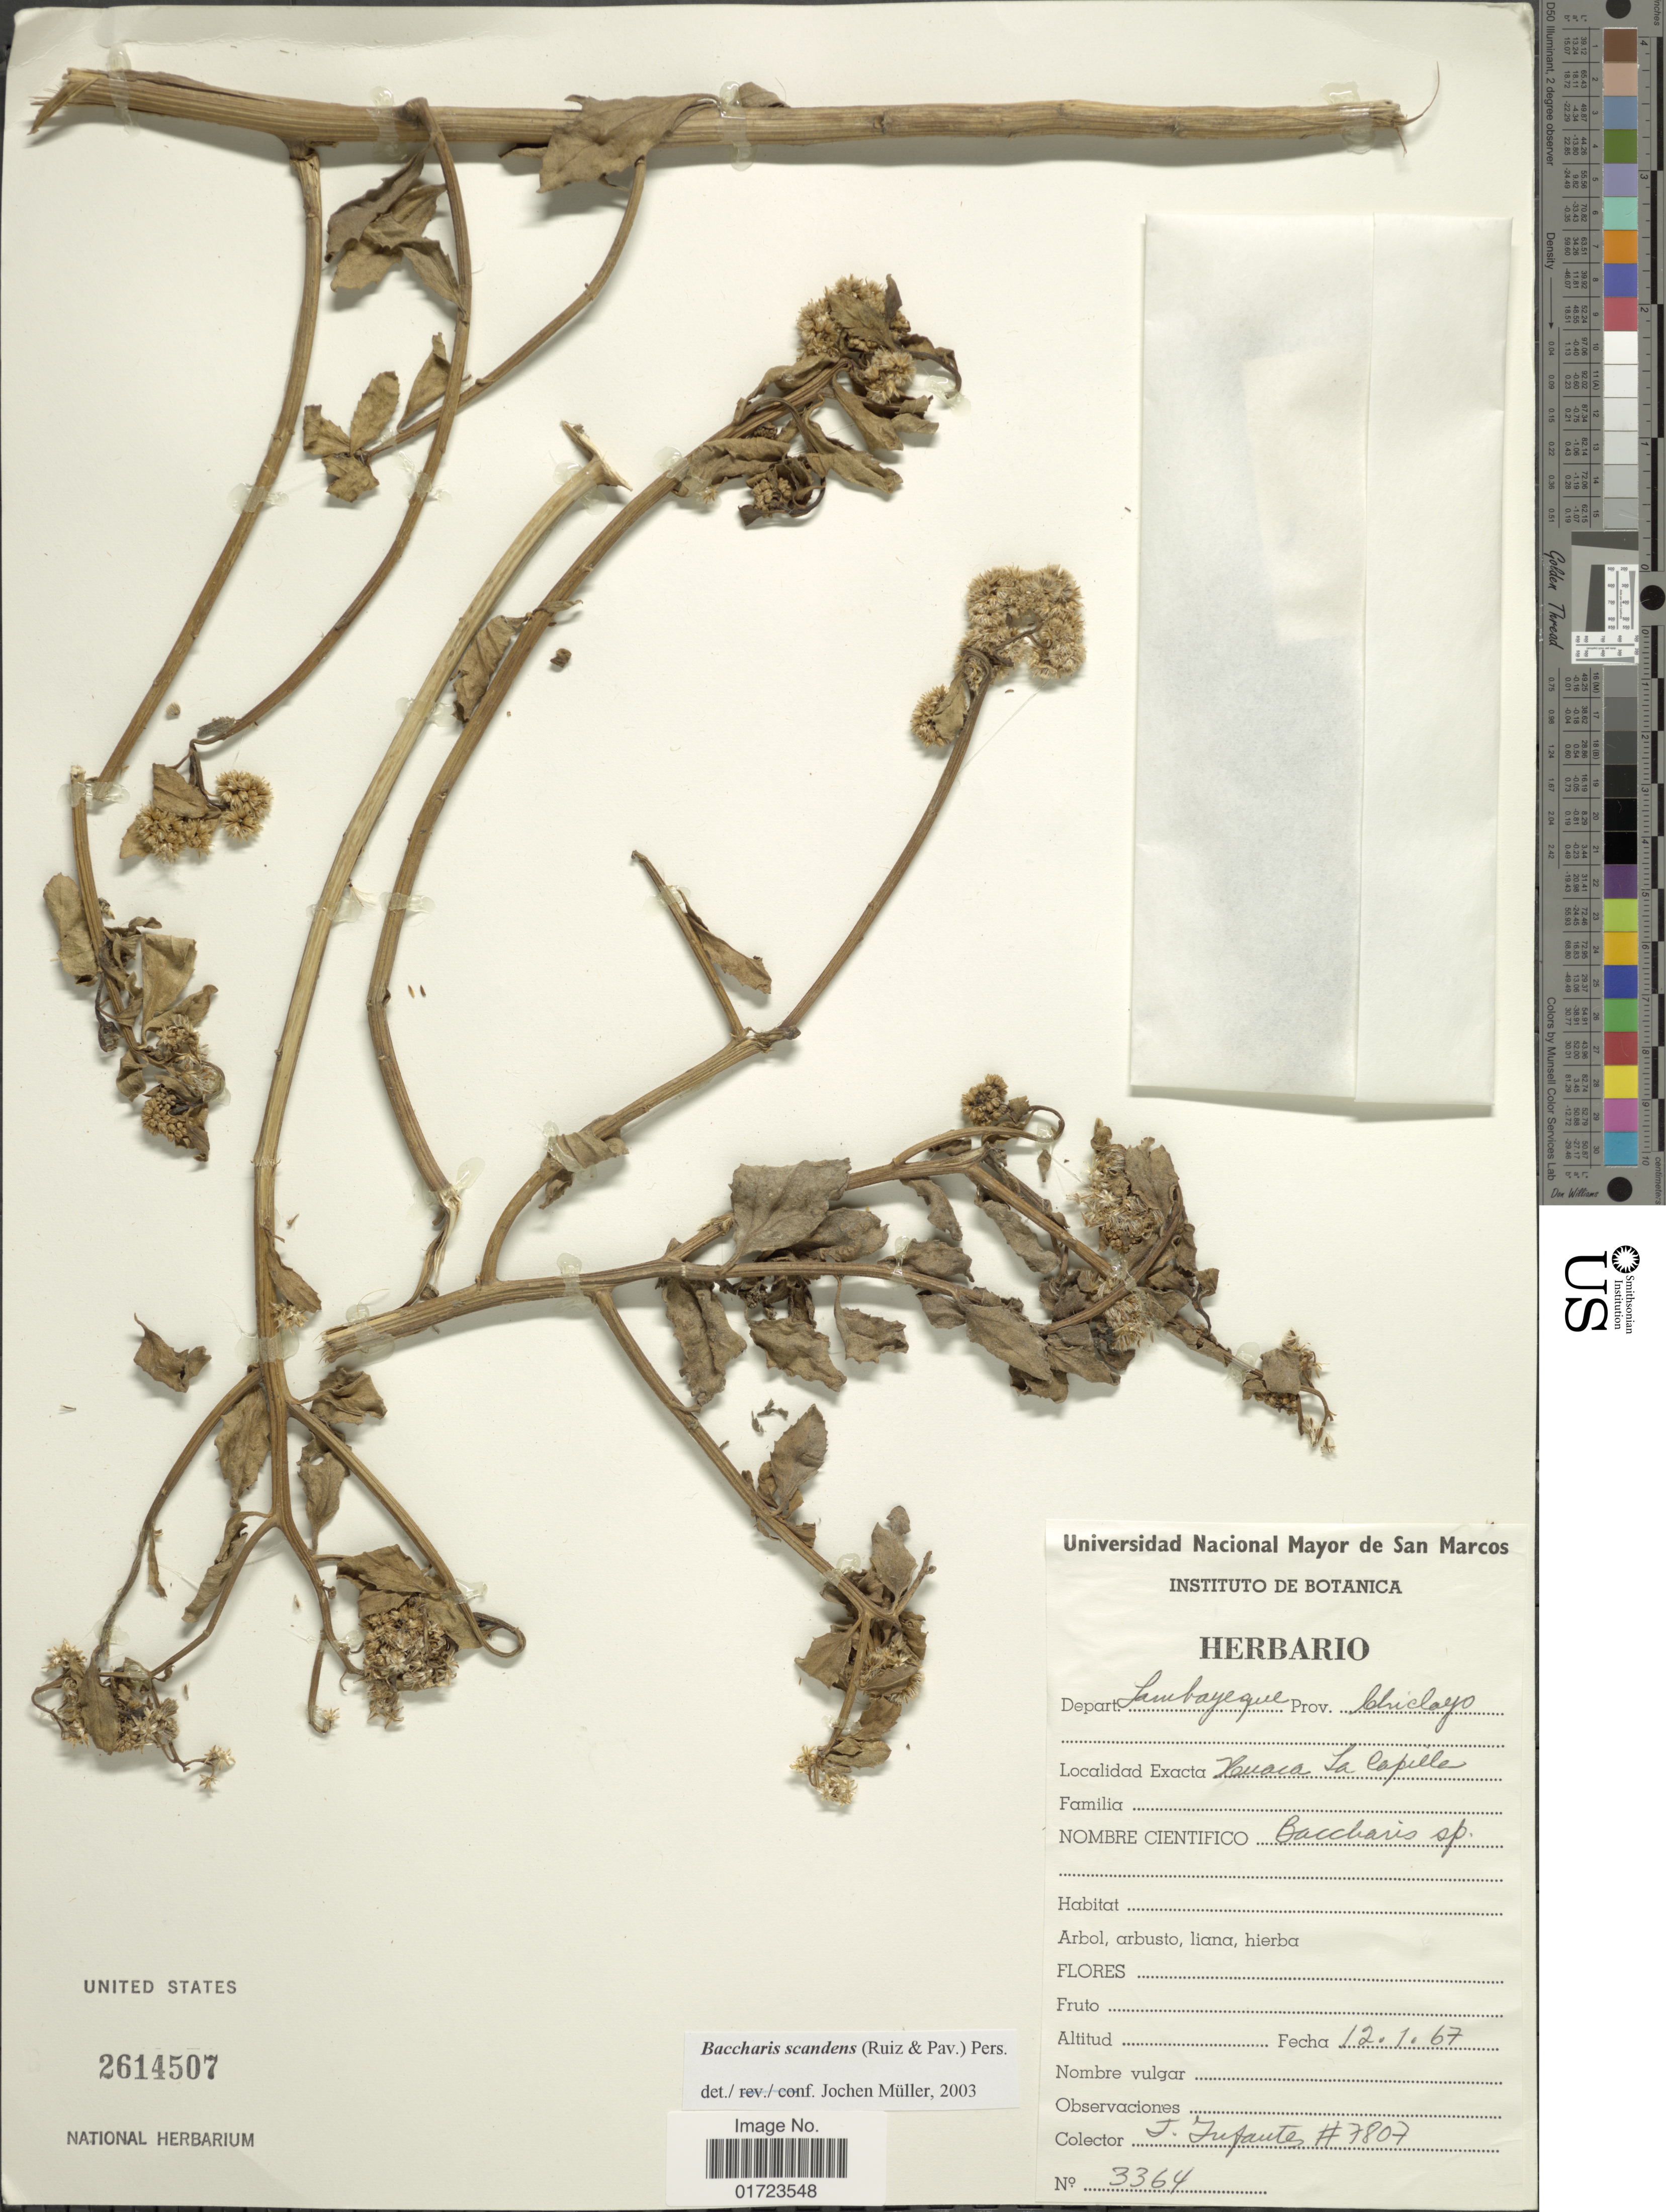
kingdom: Plantae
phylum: Tracheophyta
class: Magnoliopsida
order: Asterales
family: Asteraceae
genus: Baccharis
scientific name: Baccharis scandens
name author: (Ruiz & Pav.) Pers.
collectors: L. Infantes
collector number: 7807/3364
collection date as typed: Transcribed d/m/y: 12/1/67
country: Peru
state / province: Lambayeque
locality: Huaca La Capilla, Prov. Chicalayo, Depart. Lambayeque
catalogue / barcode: US 2614507